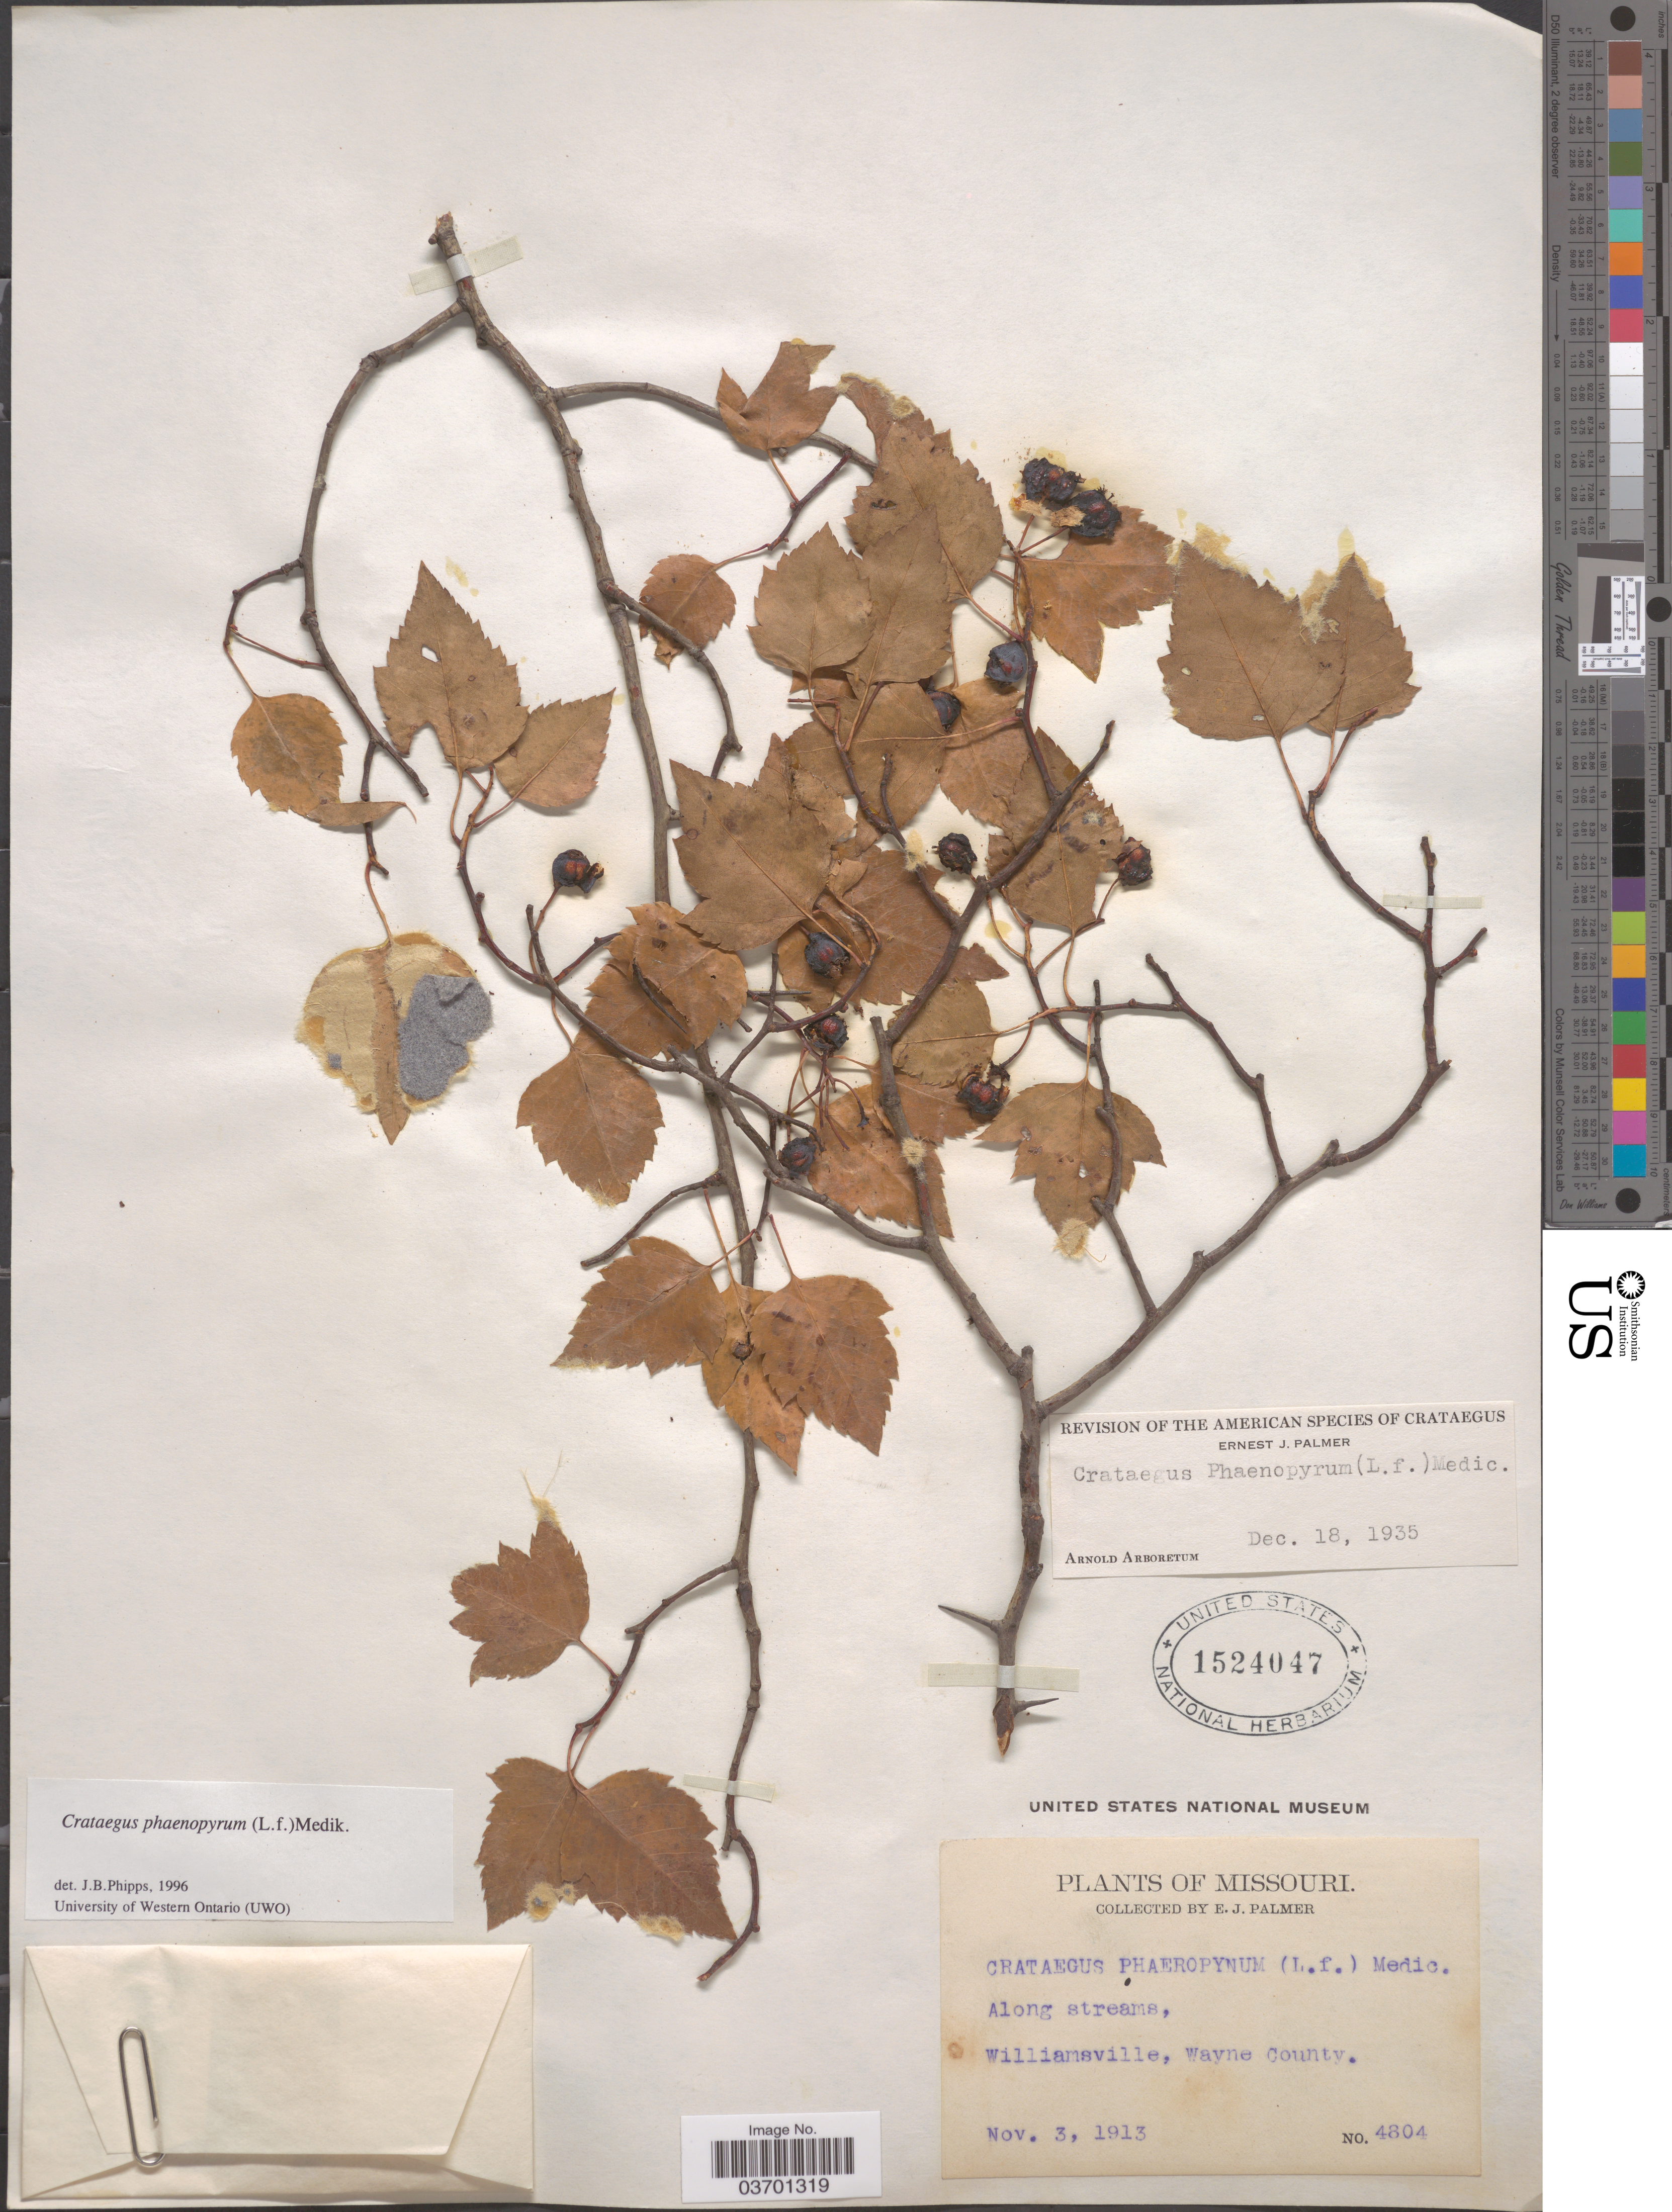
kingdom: Plantae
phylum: Tracheophyta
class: Magnoliopsida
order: Rosales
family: Rosaceae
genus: Crataegus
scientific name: Crataegus phaenopyrum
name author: (L. f.) Medik.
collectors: E. J. Palmer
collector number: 4804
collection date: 1913-11-03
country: United States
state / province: Missouri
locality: Along streams, Williamsville, Wayne County.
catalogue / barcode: US 1524047